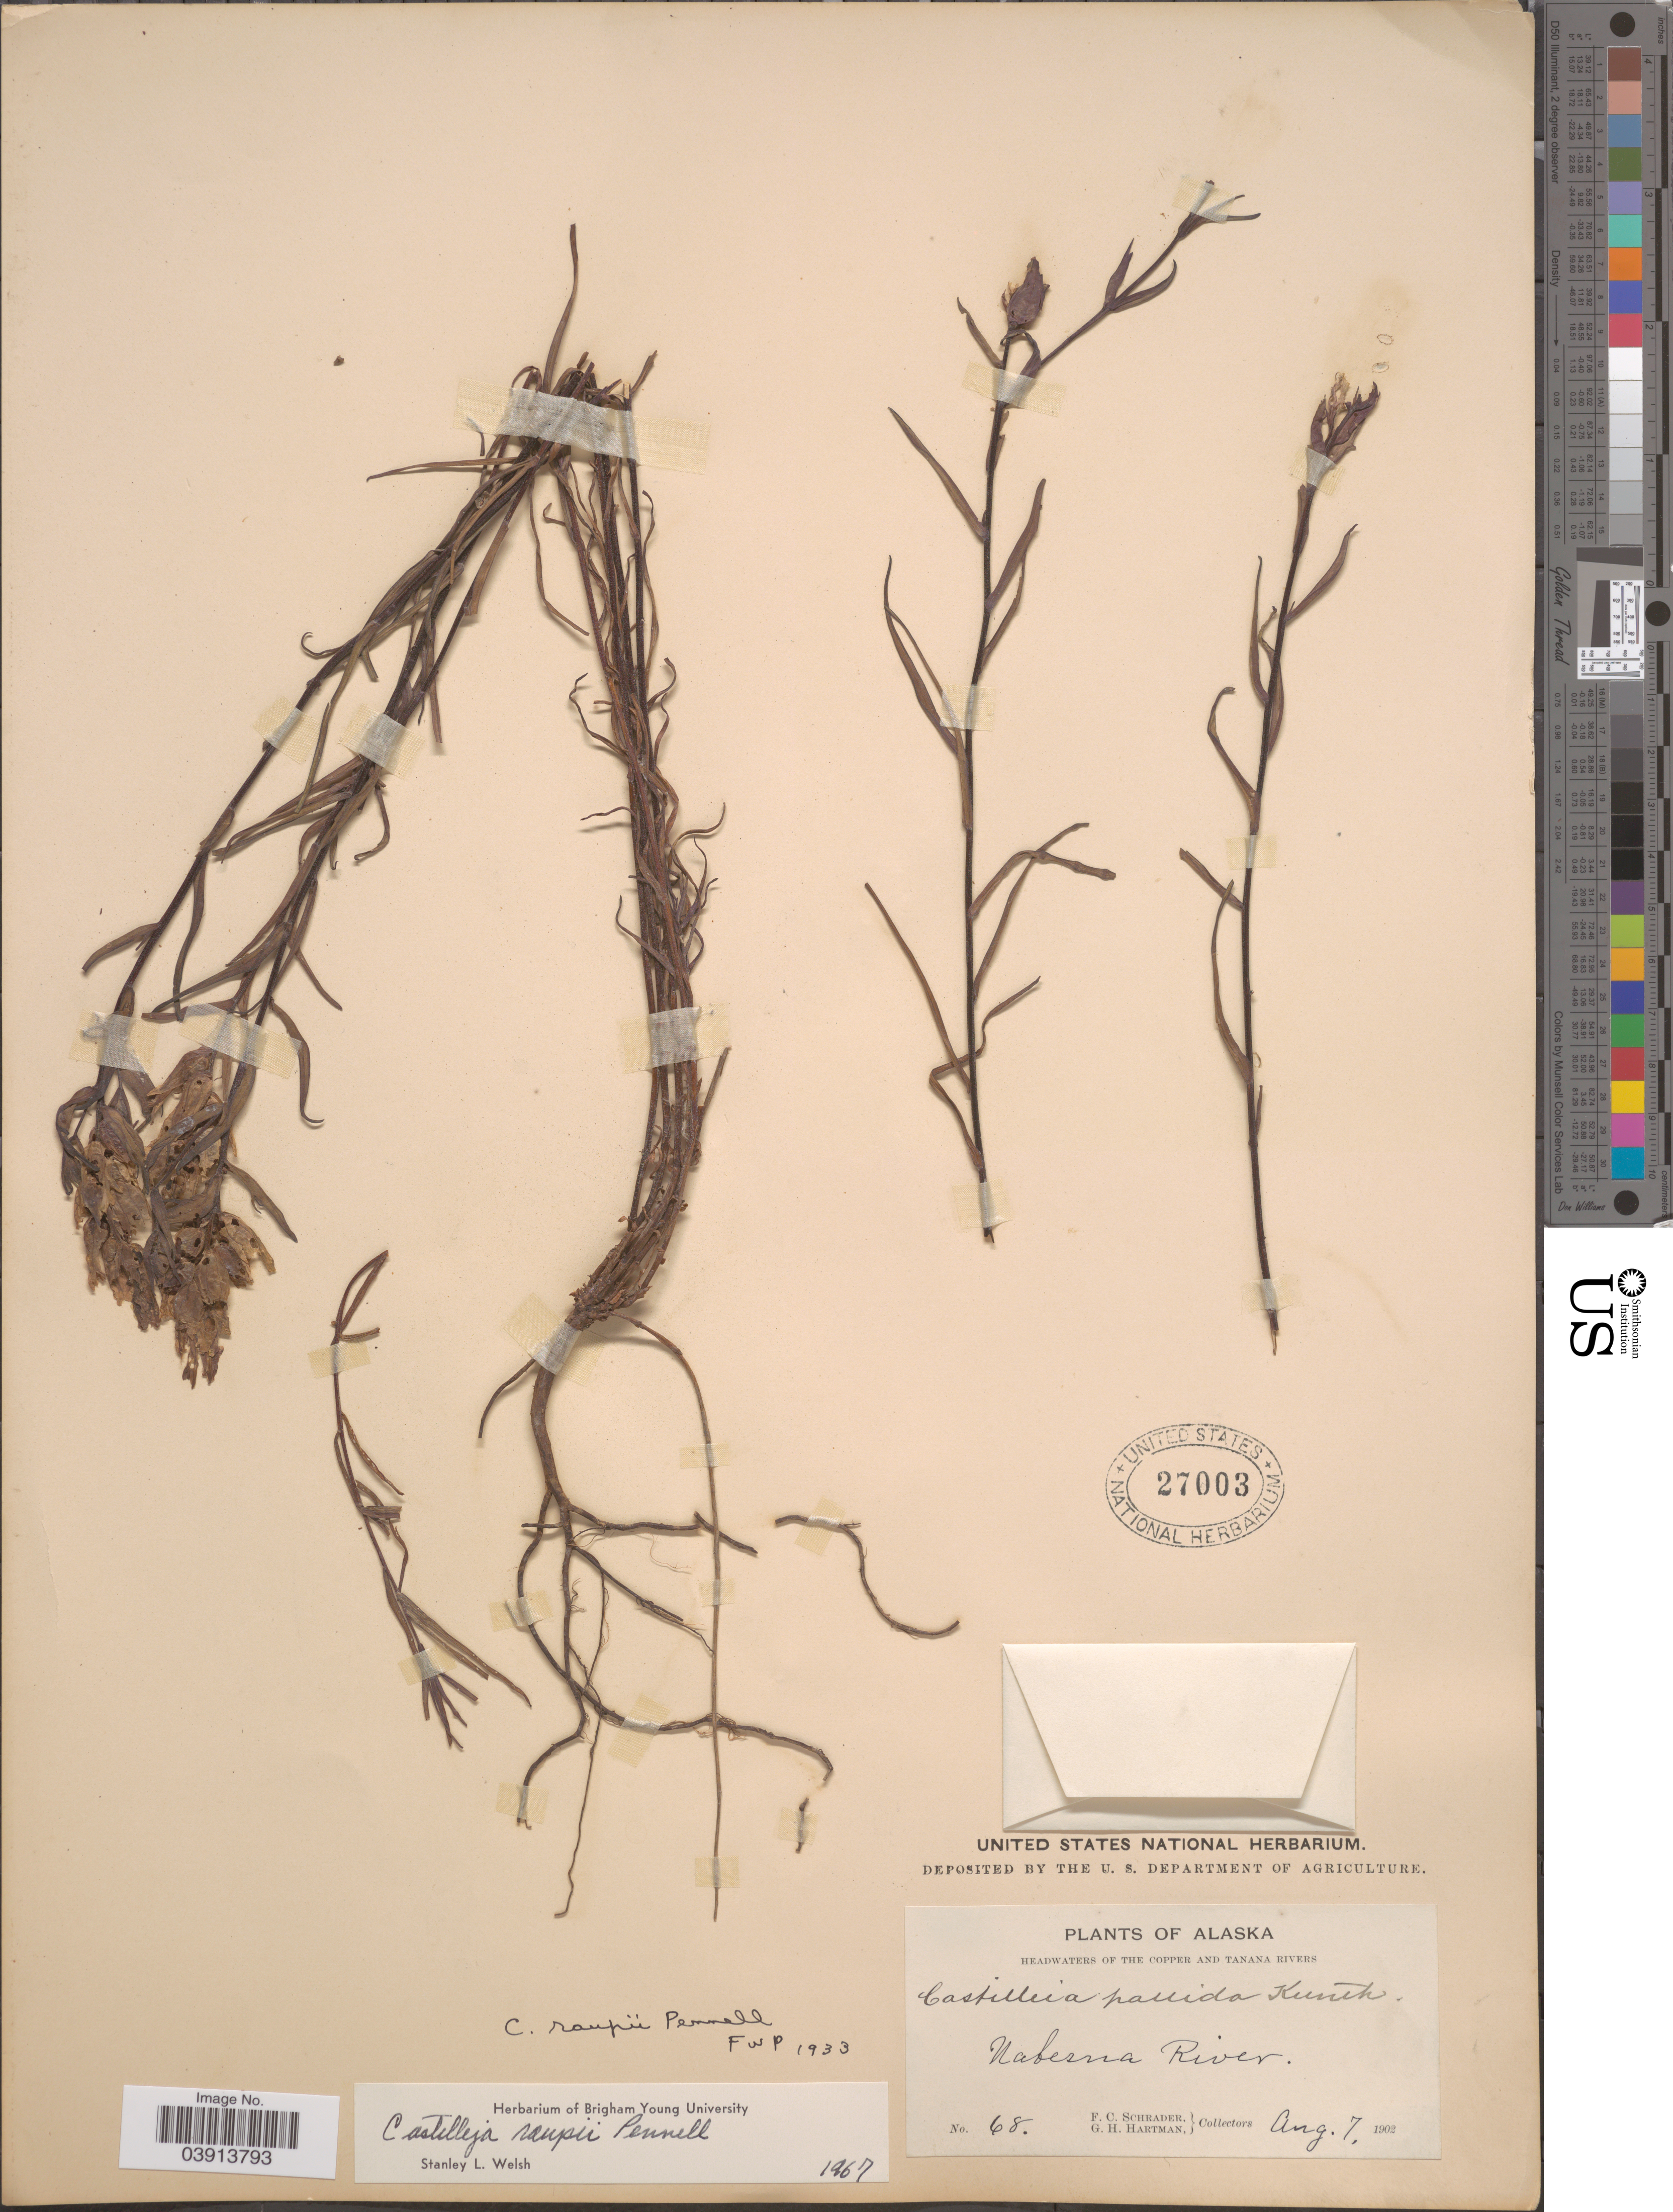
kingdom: Plantae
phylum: Tracheophyta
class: Magnoliopsida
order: Lamiales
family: Orobanchaceae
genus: Castilleja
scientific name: Castilleja raupii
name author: Pennell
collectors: F. C. Schrader & G. H. Hartman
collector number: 68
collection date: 1902-08-07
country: United States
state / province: Alaska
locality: Headwaters of The Copper and Tanana Rivers. Nabesna River.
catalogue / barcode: US 27003